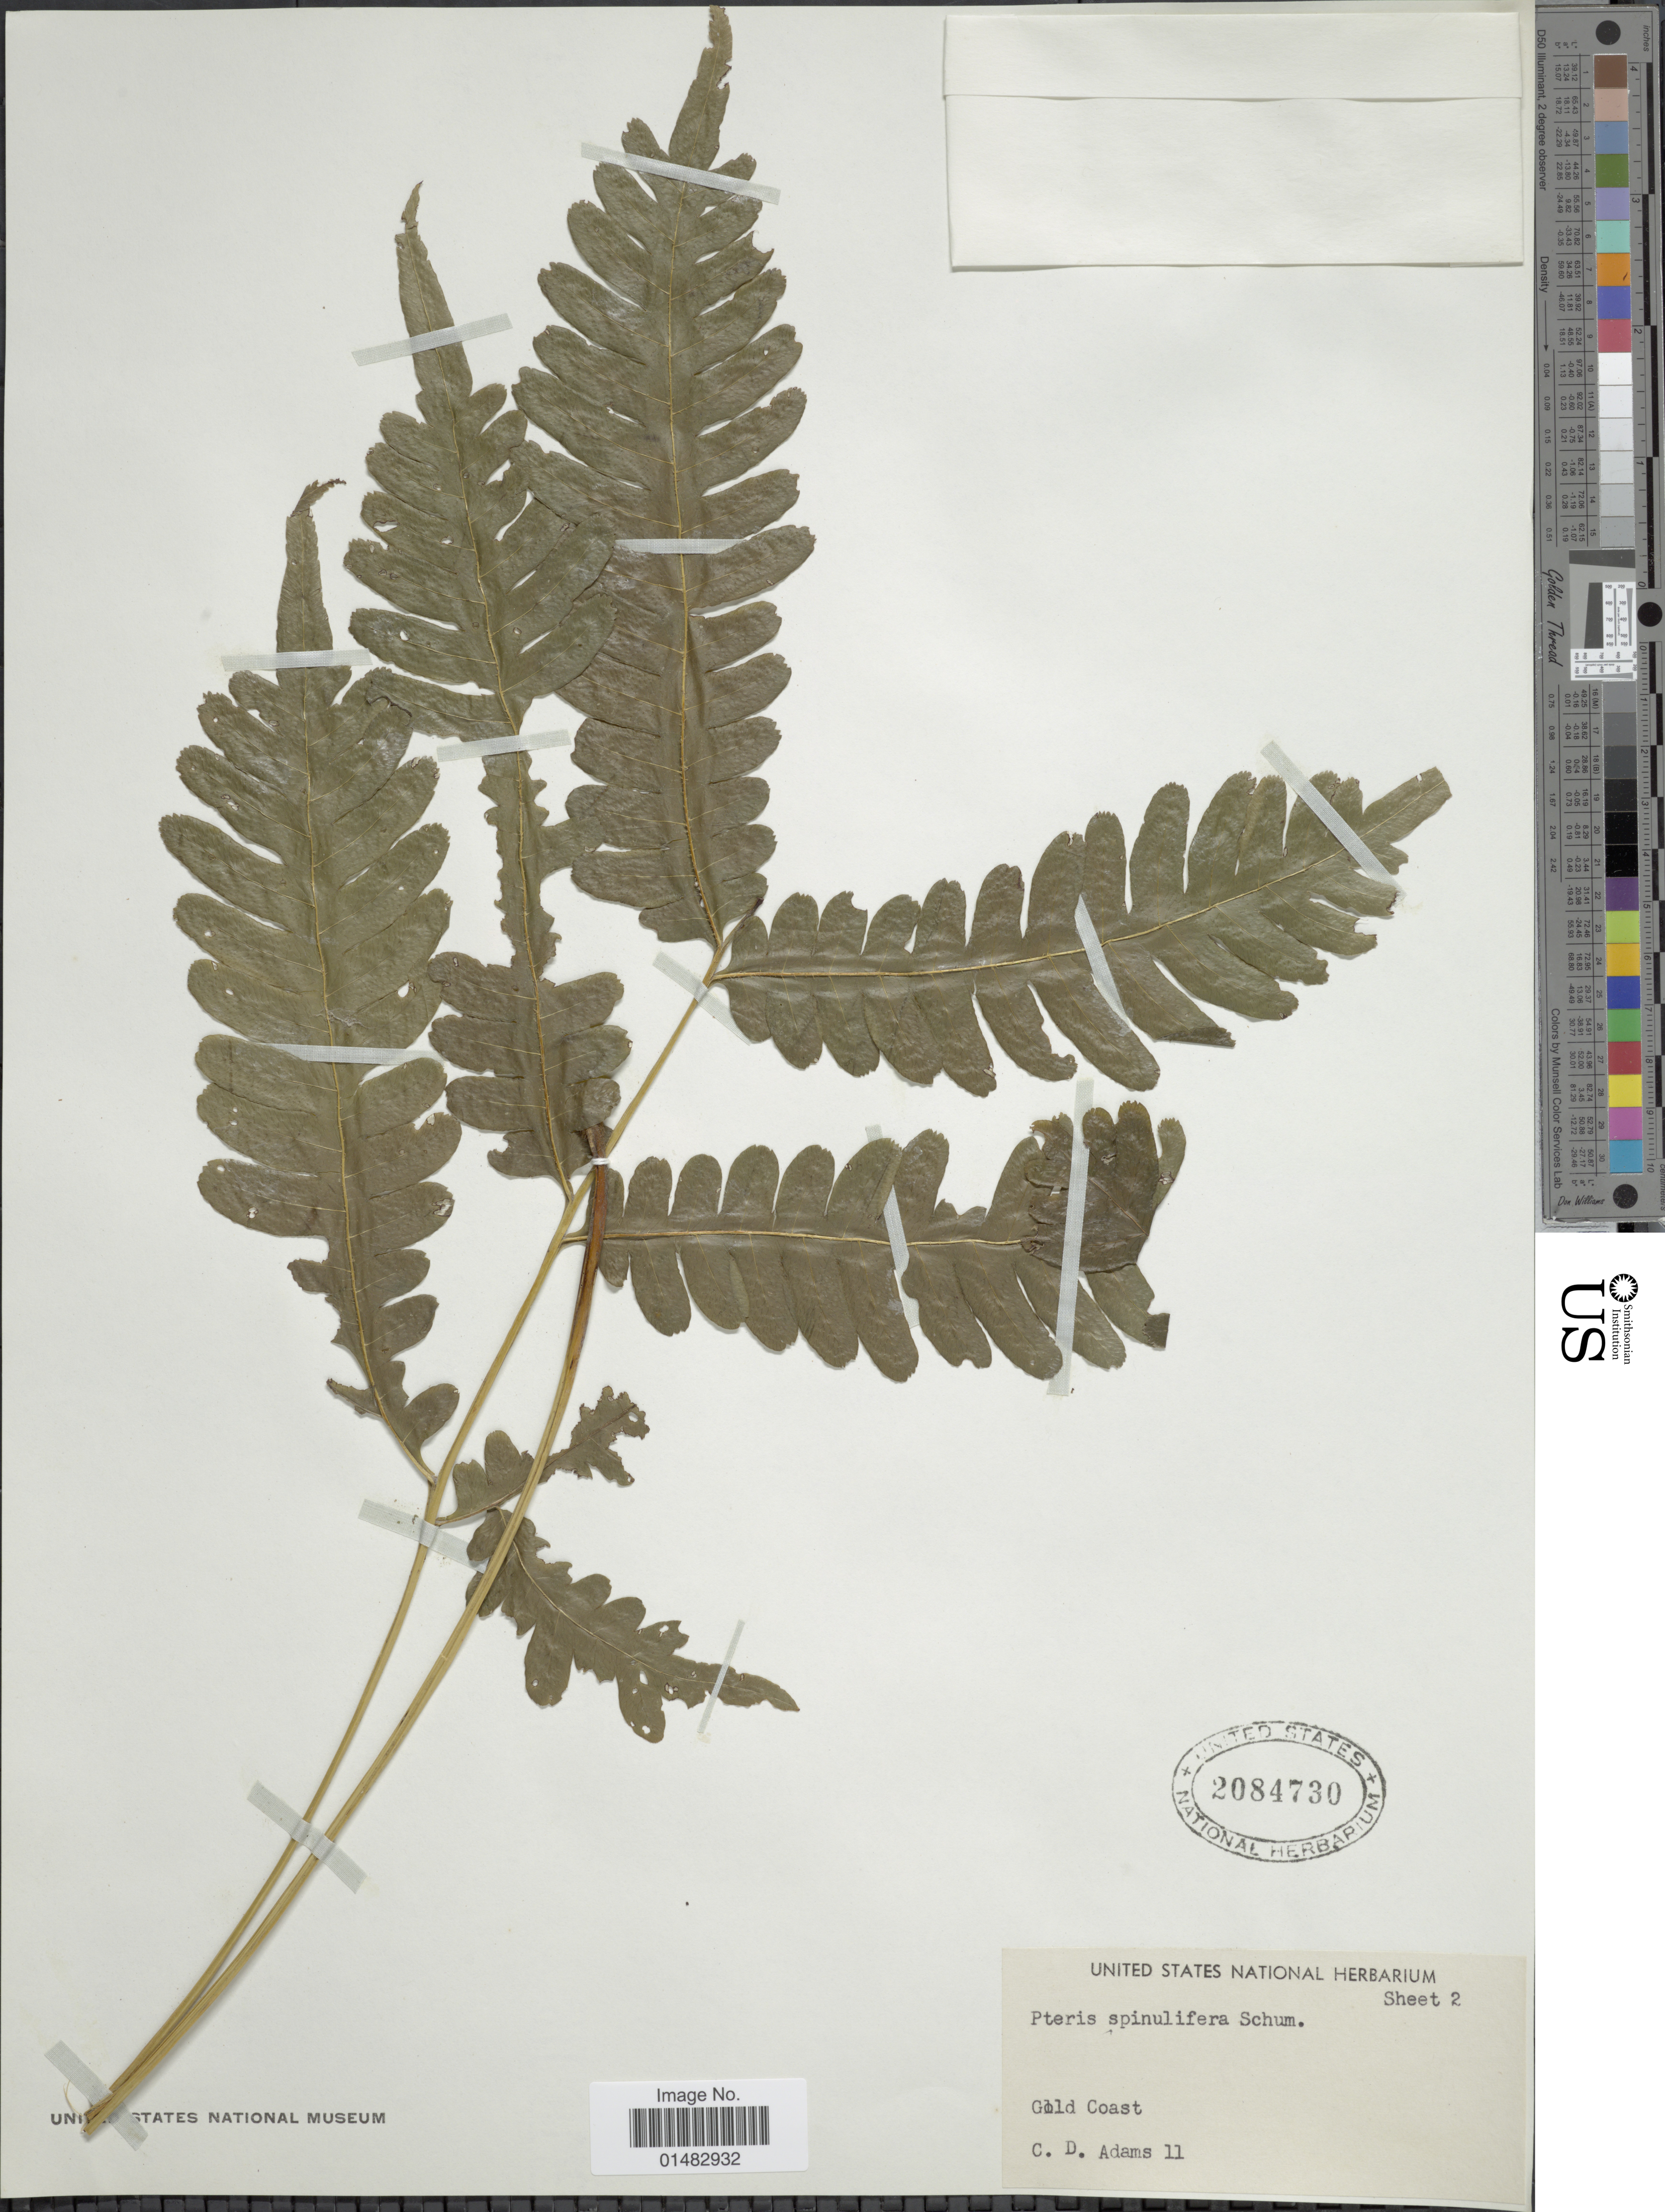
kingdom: Plantae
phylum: Tracheophyta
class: Polypodiopsida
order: Polypodiales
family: Pteridaceae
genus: Pteris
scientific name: Pteris spinulifera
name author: Schum.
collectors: C. D. Adams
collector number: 11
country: Ghana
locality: Gold Coast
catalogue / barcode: US 2084730